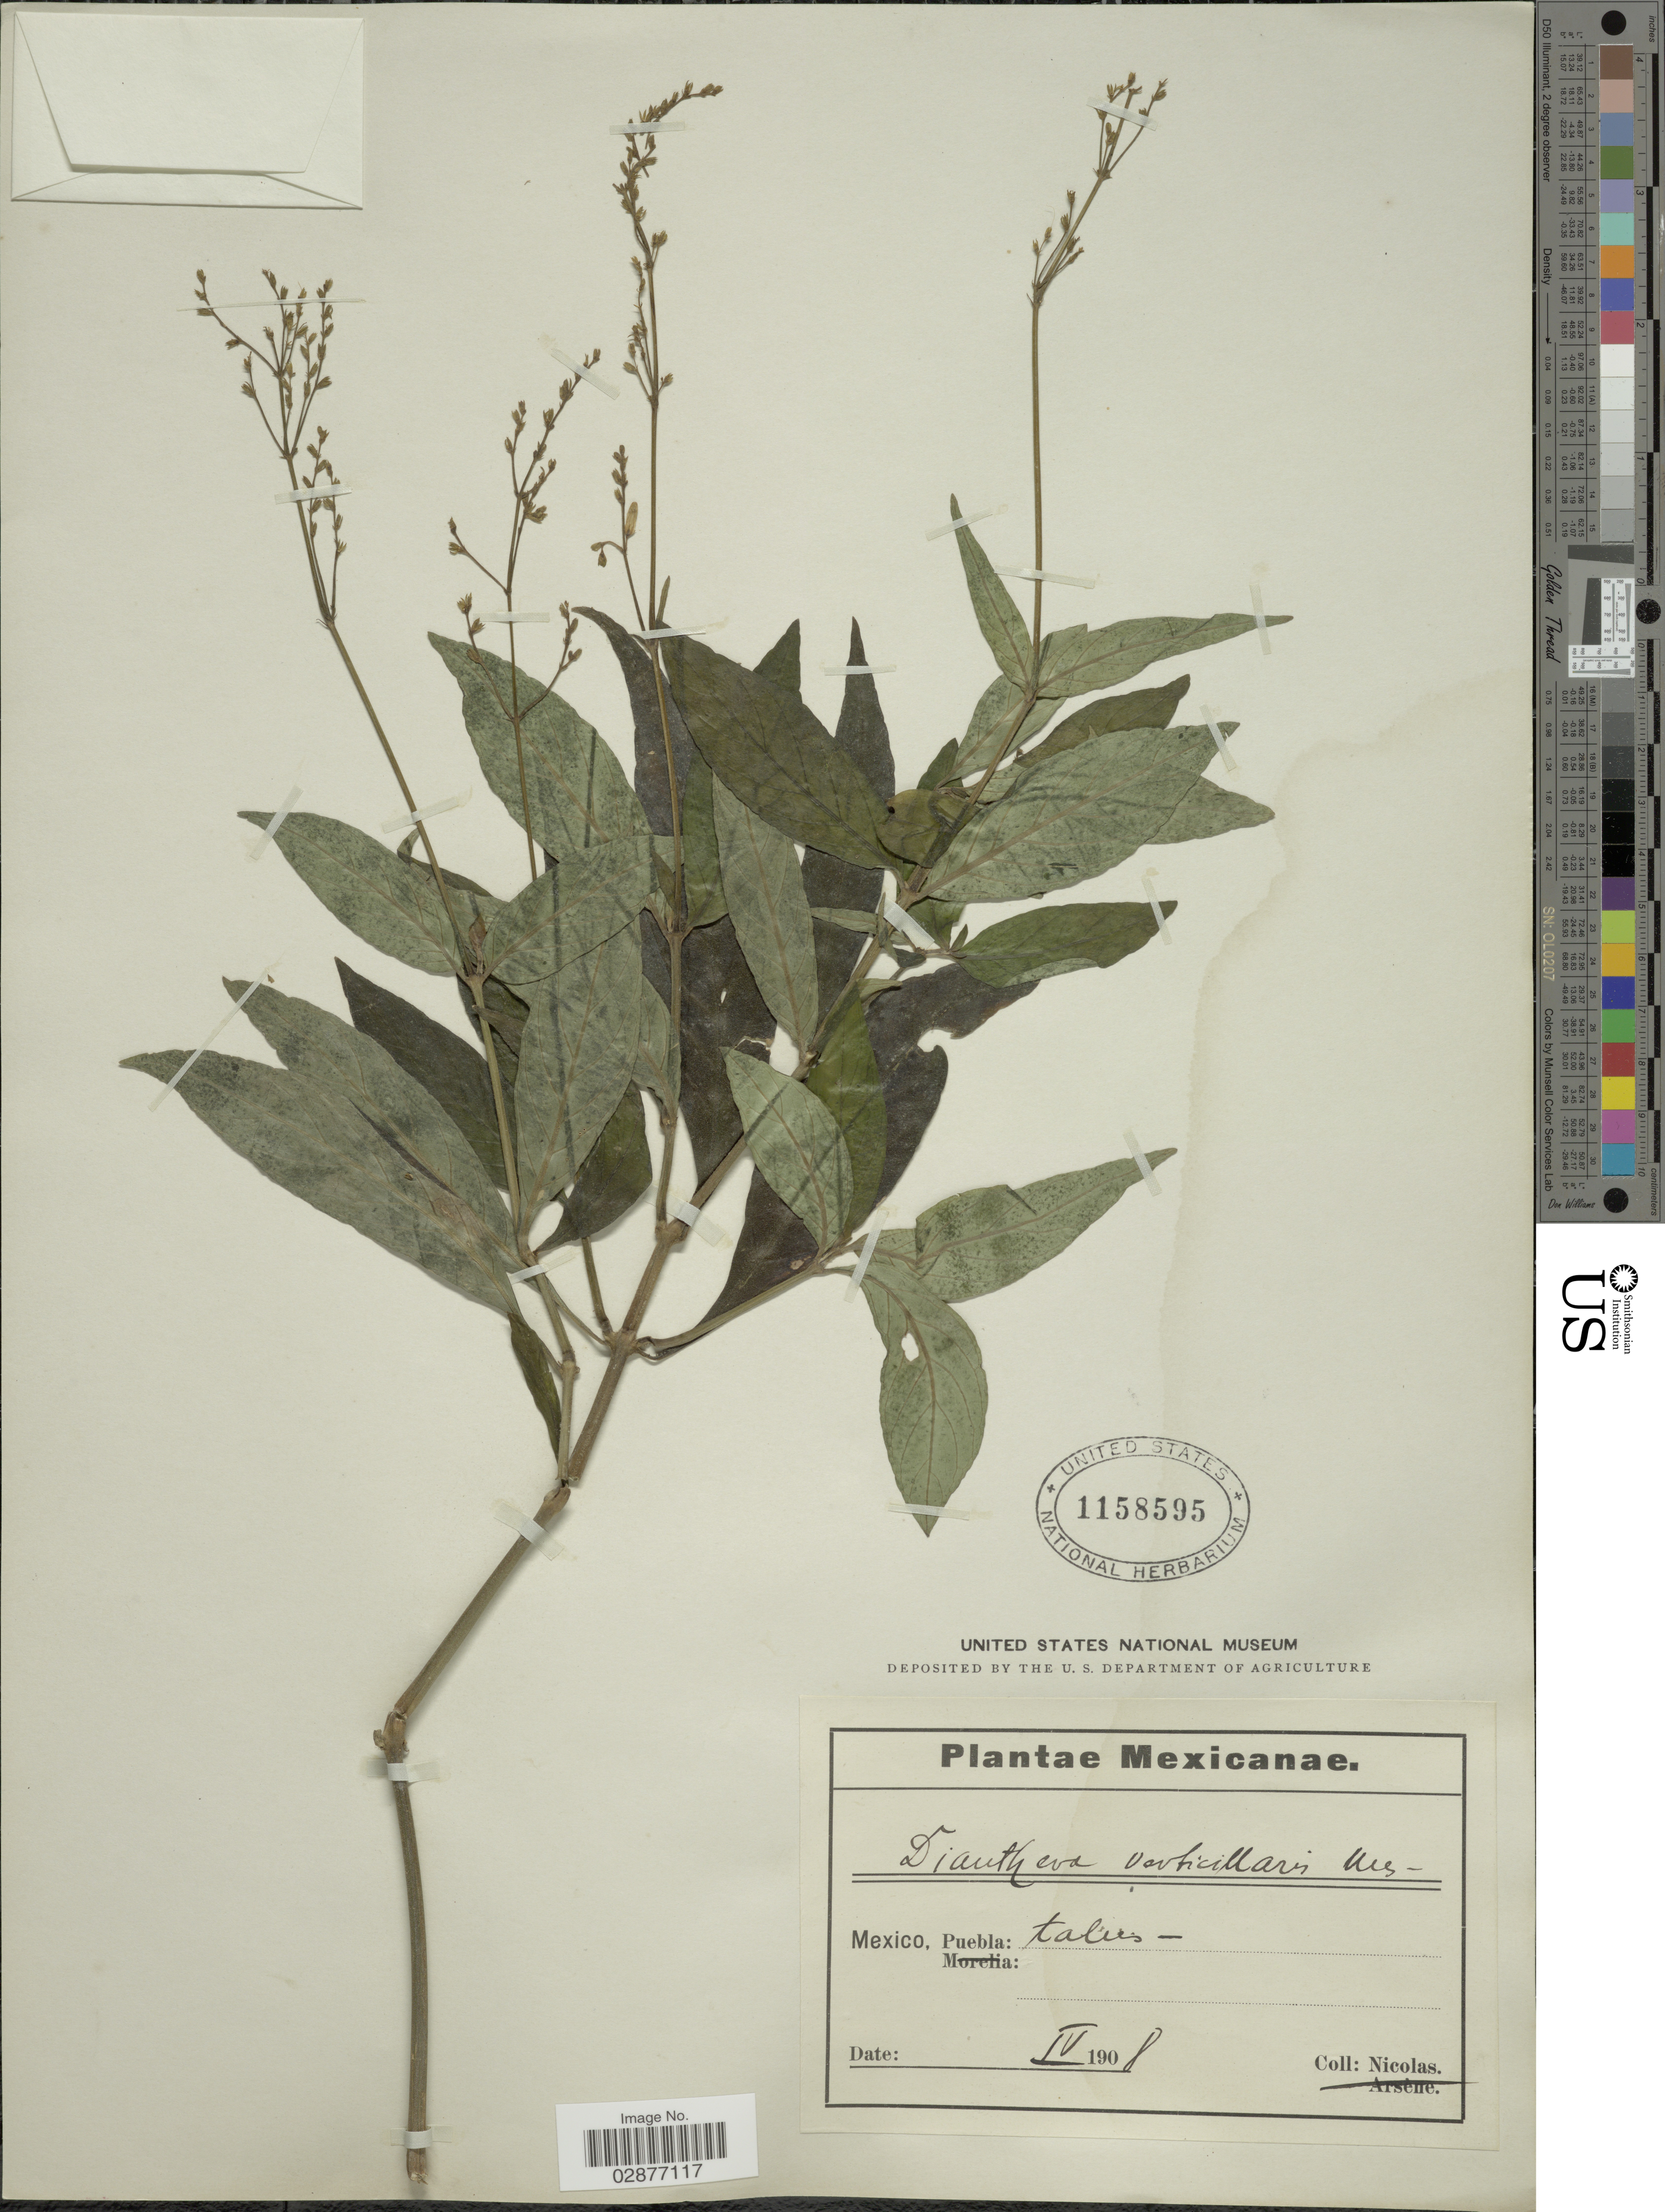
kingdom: Plantae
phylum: Tracheophyta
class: Magnoliopsida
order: Lamiales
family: Acanthaceae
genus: Justicia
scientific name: Justicia sp.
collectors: -. Nicolas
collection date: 1908-04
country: Mexico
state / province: Puebla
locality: Talus [interpreted].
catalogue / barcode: US 1158595